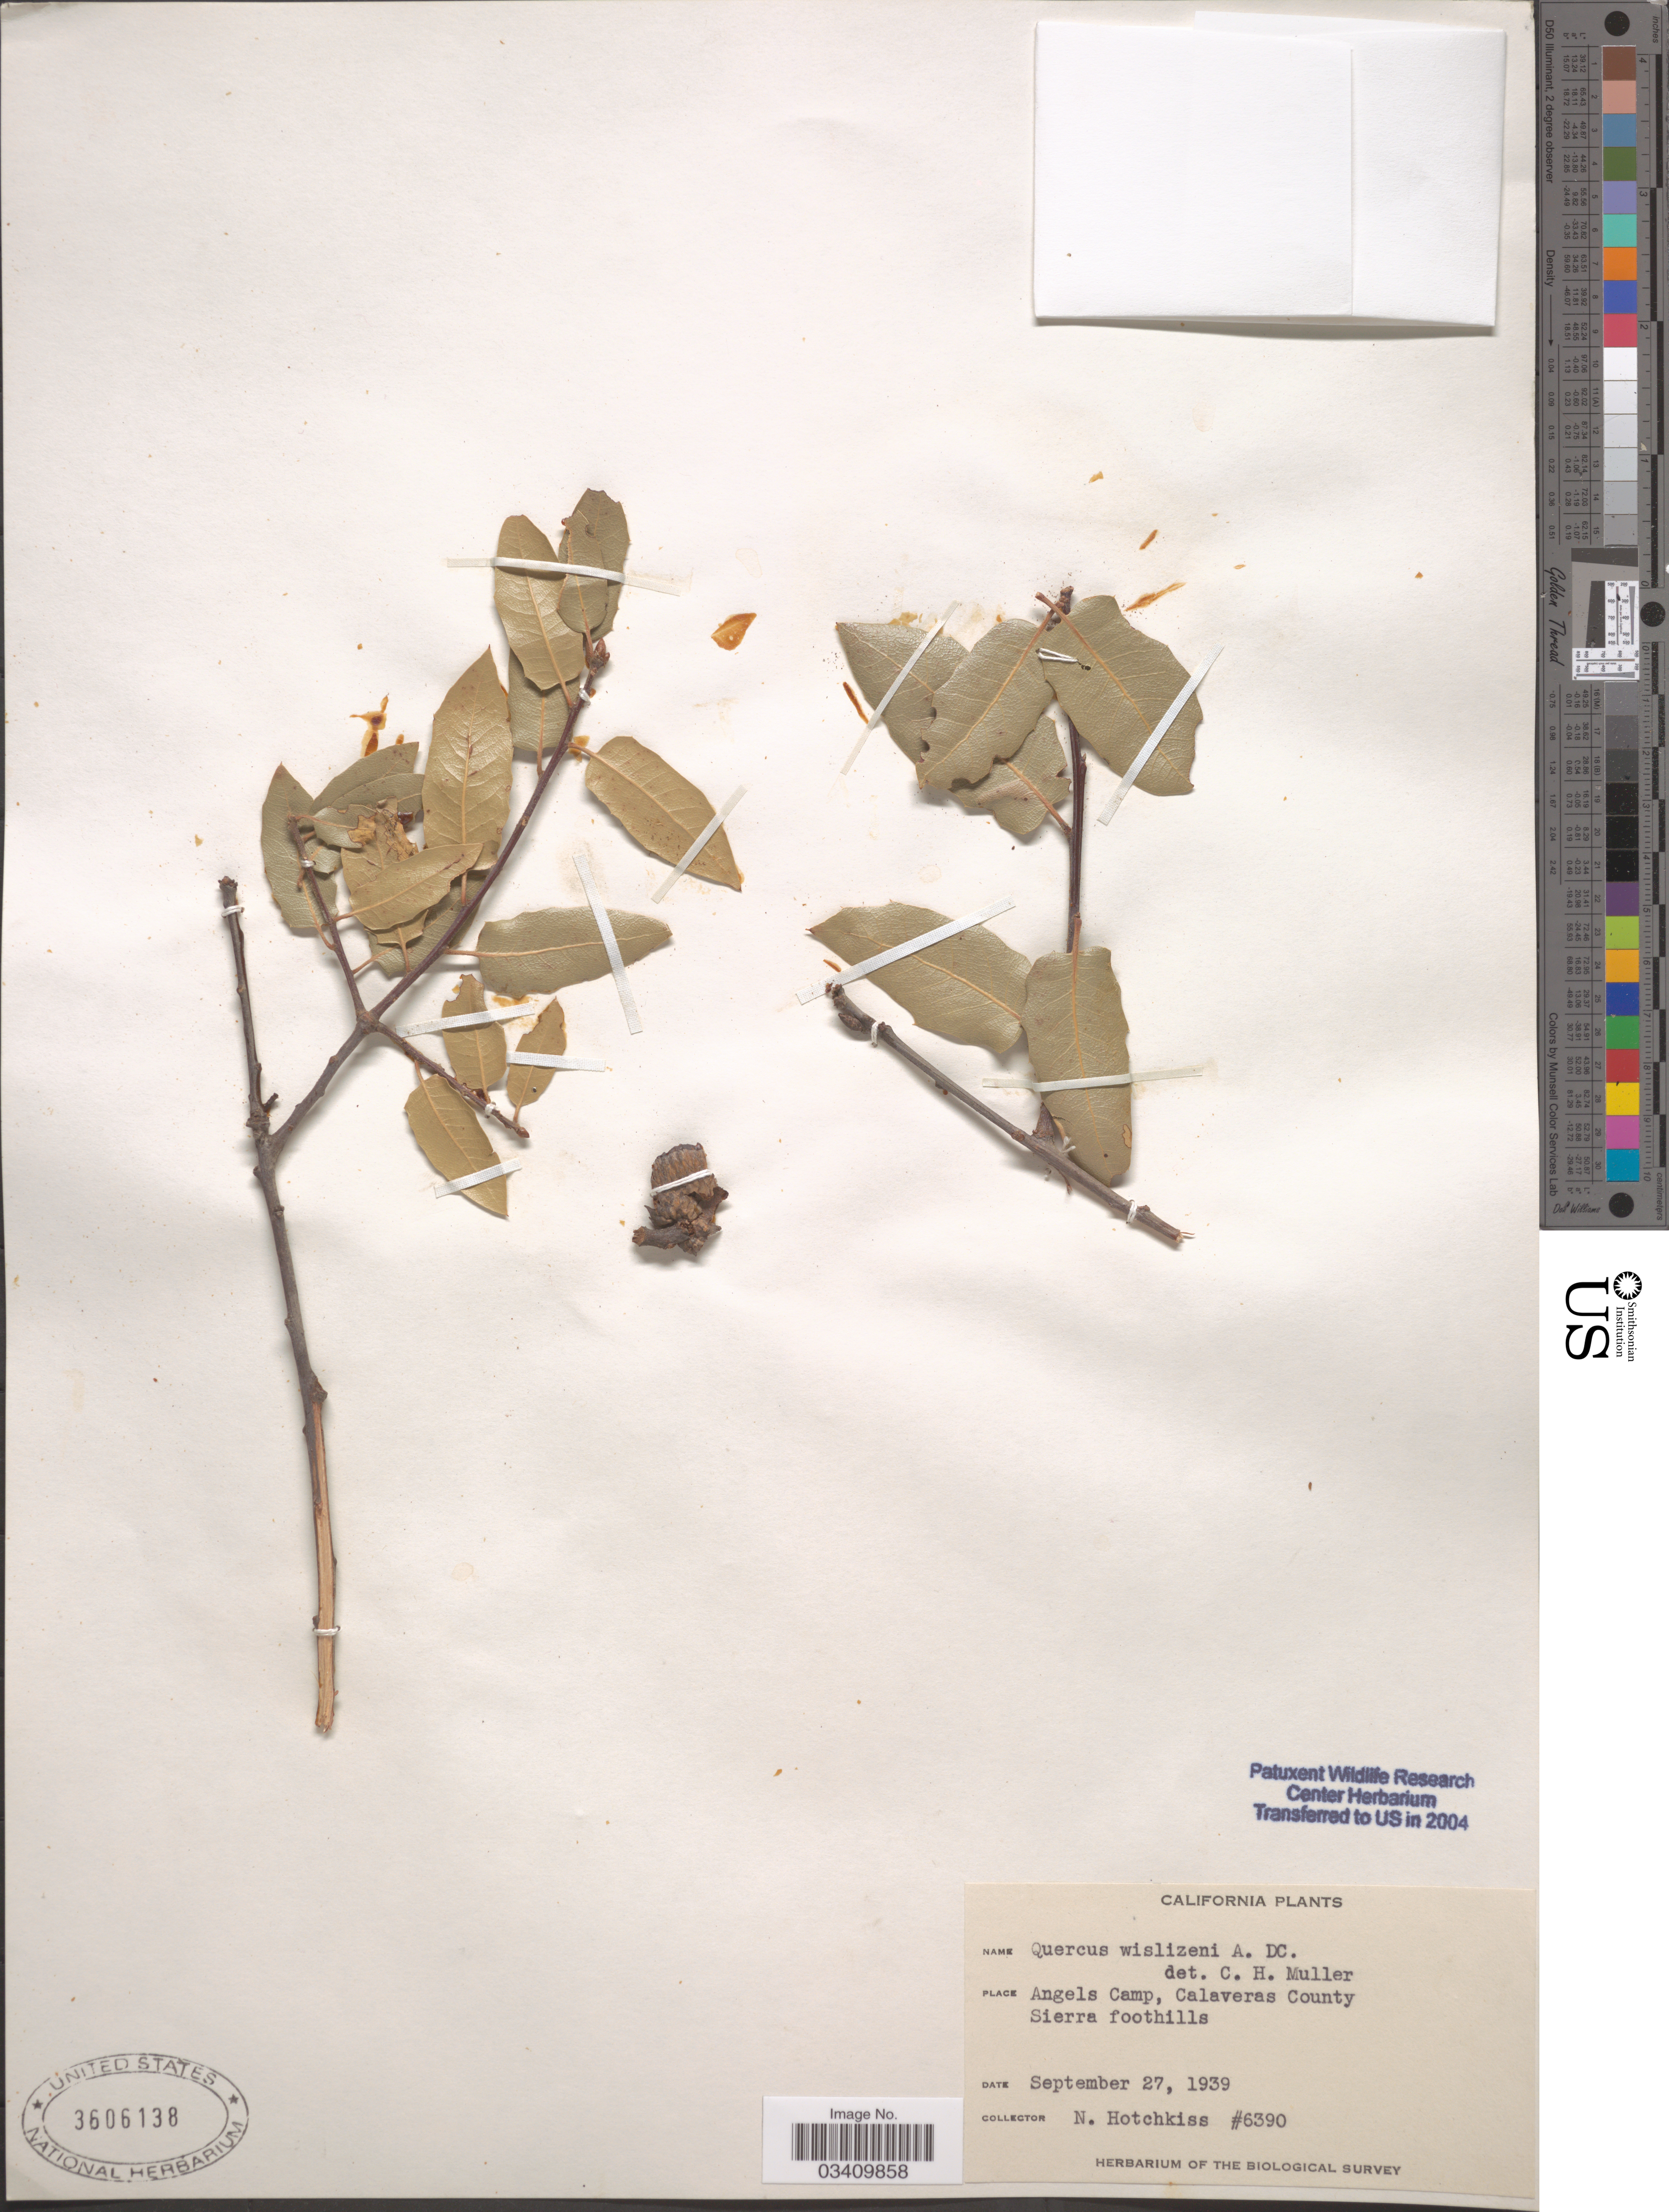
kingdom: Plantae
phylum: Tracheophyta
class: Magnoliopsida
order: Fagales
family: Fagaceae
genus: Quercus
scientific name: Quercus wislizeni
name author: A. DC.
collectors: N. Hotchkiss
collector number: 6390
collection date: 1939-09-27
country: United States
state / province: California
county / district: Calaveras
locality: Angels Camp, Calaveras County. Sierra foothills.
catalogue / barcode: US 3606138